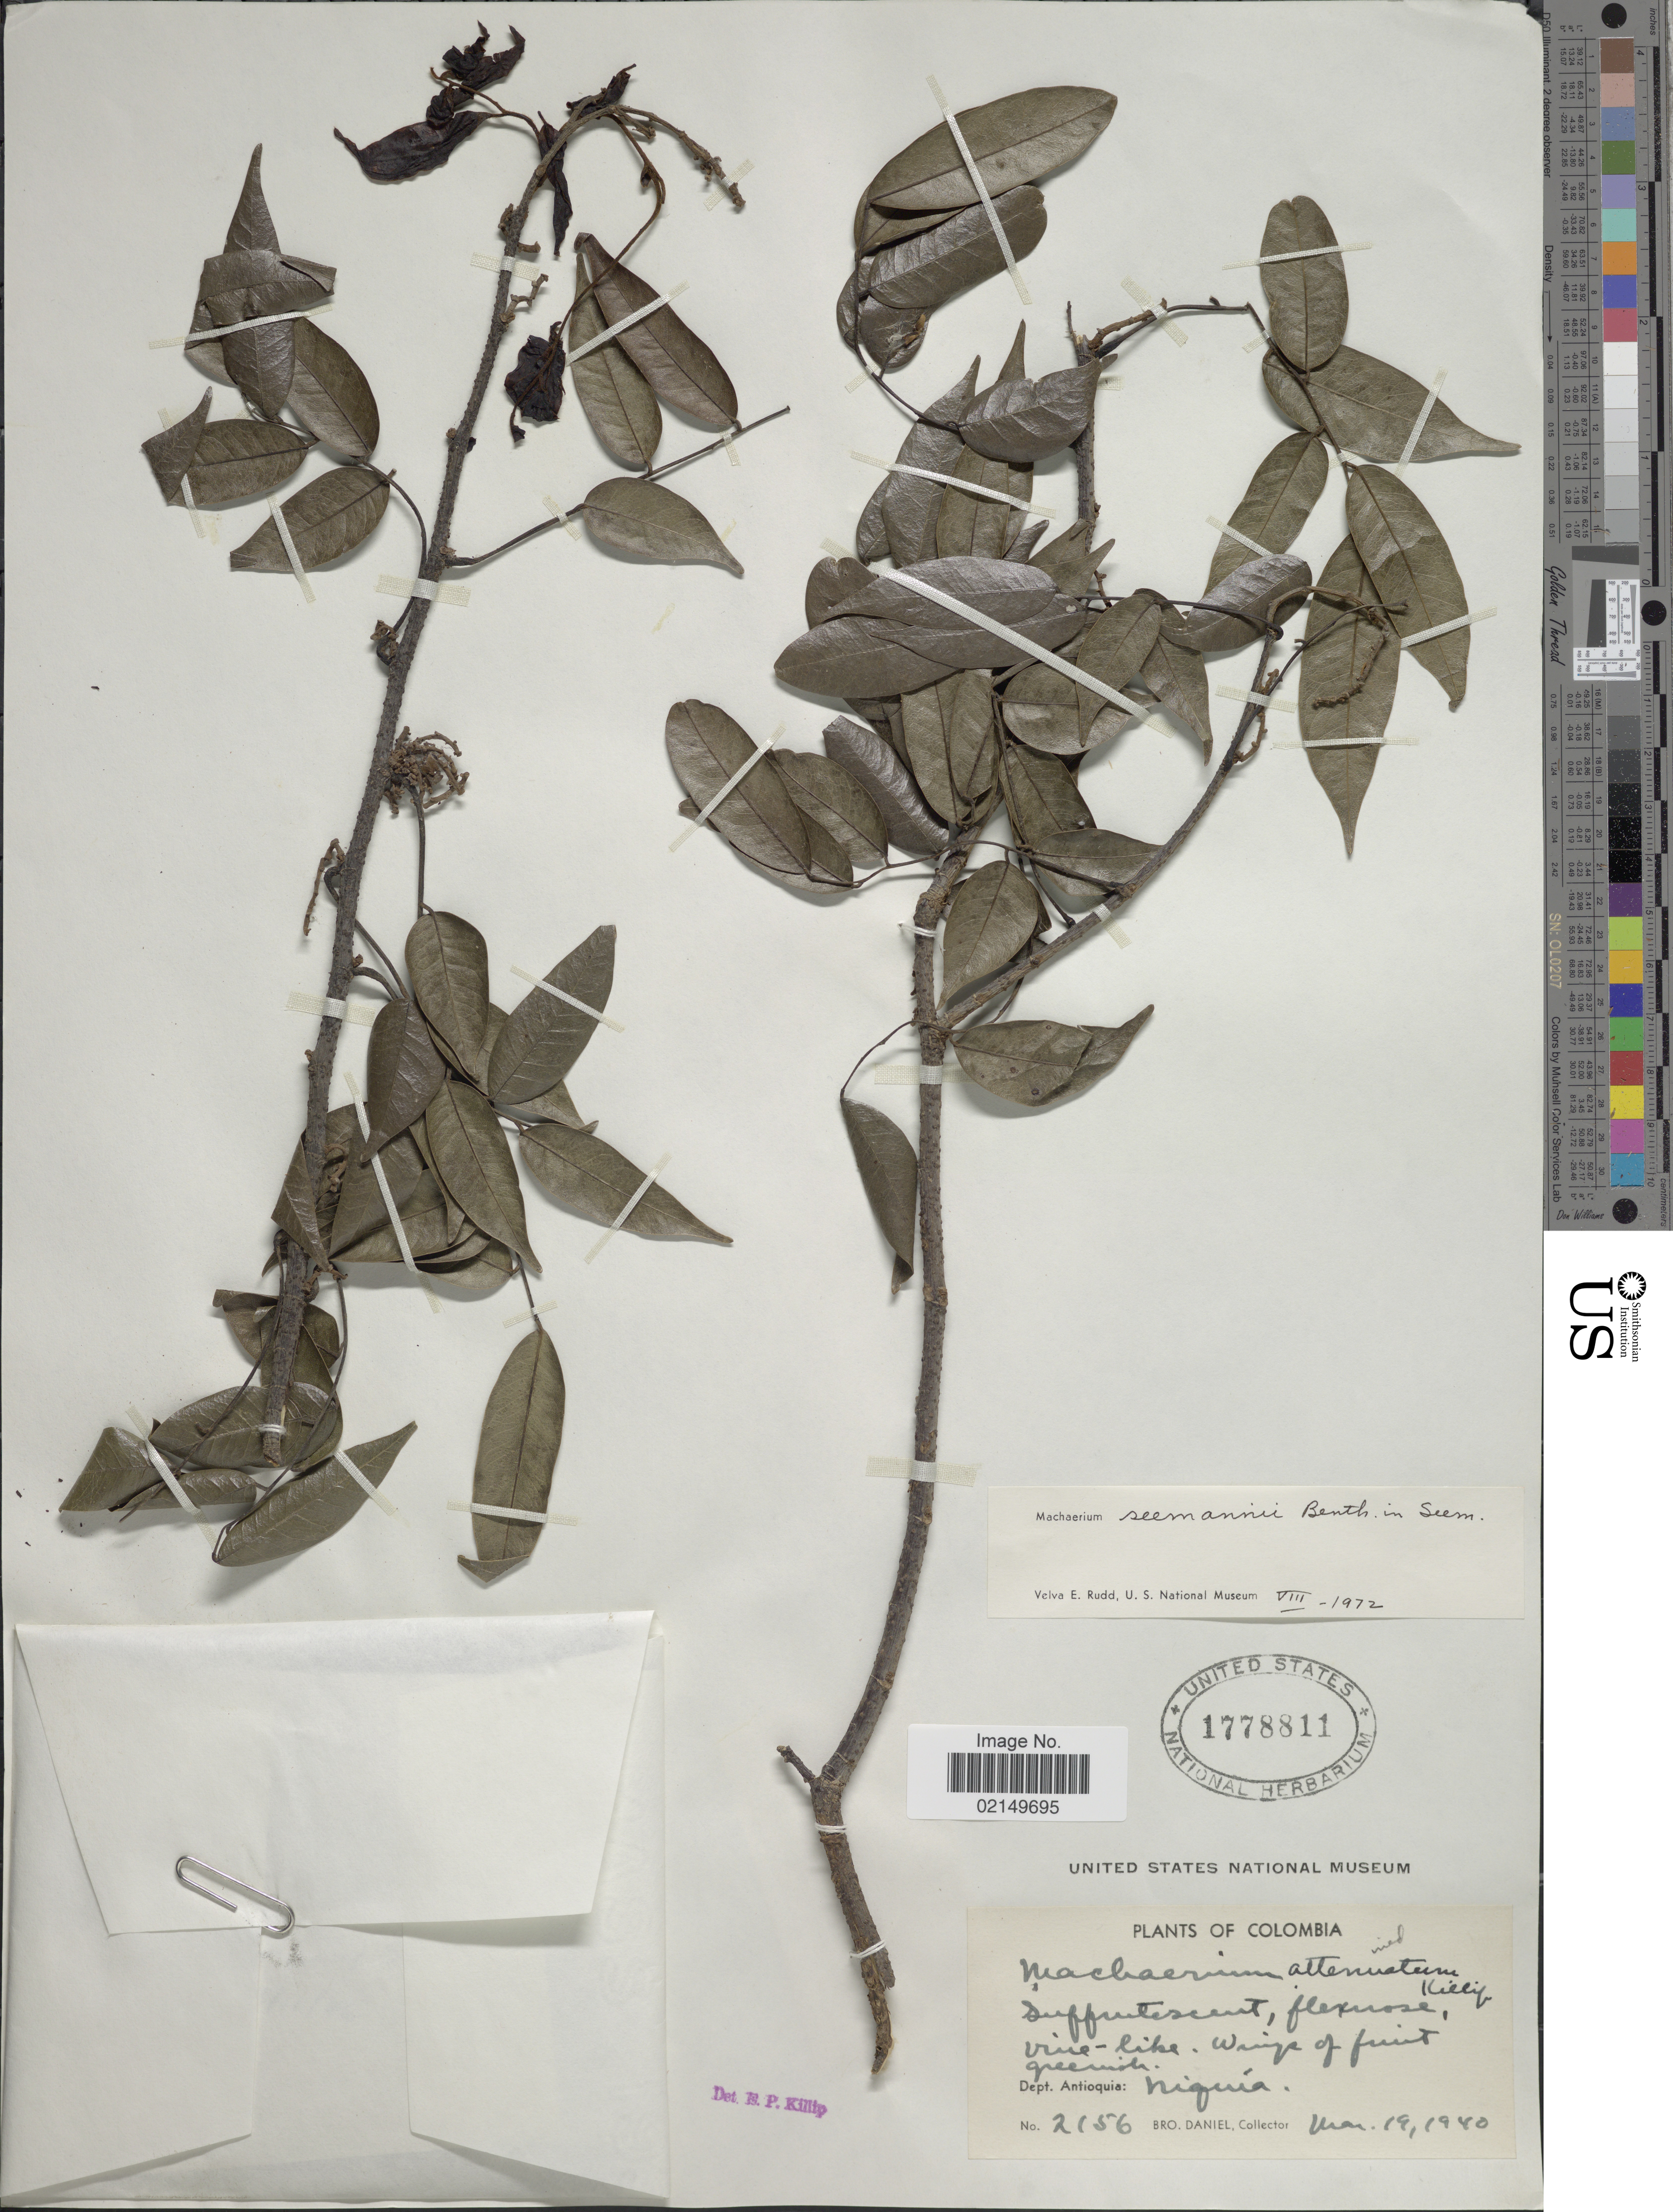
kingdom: Plantae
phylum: Tracheophyta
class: Magnoliopsida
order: Fabales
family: Fabaceae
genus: Machaerium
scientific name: Machaerium seemanni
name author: Benth. in Seem.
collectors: Bro. Daniel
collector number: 2156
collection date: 1940-03-19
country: Colombia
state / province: Antioquia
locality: Dept. Antioquia: Niquia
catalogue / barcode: US 1778811